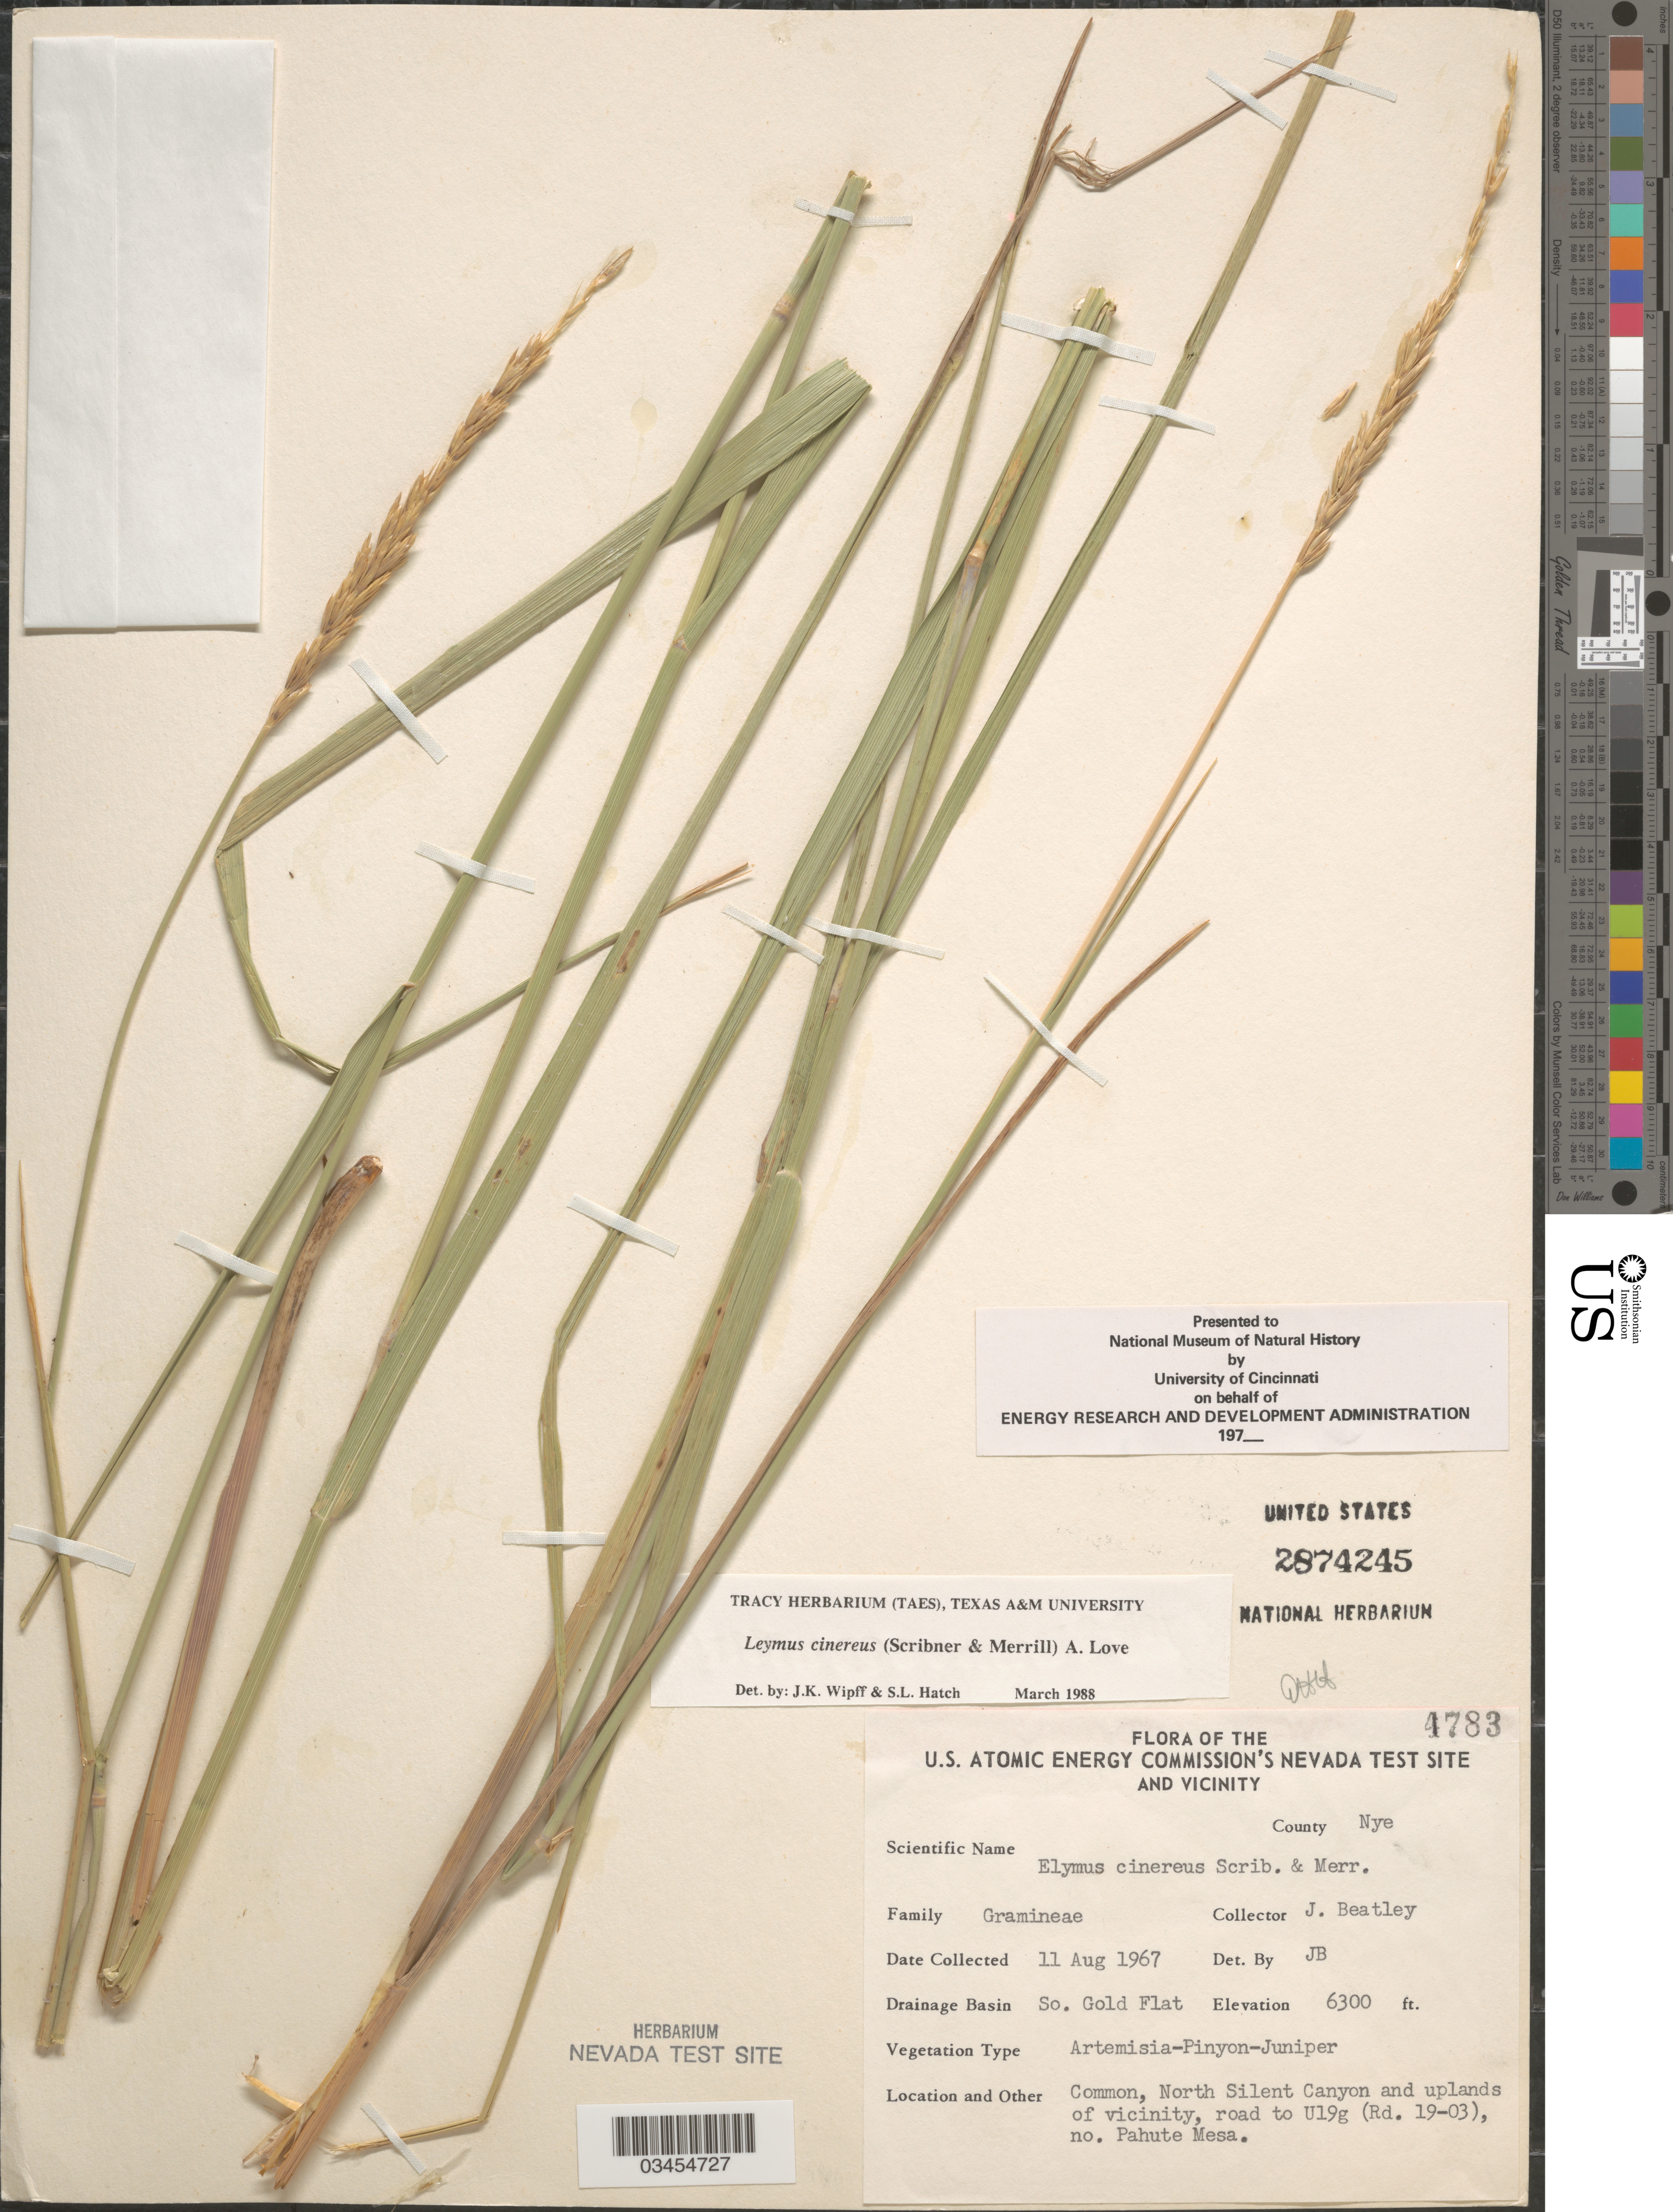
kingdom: Plantae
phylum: Tracheophyta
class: Liliopsida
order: Poales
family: Poaceae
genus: Leymus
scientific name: Leymus cinereus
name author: (Scribn. & Merr.) Á. Löve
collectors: J. C. Beatley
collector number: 4783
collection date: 1967-08-11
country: United States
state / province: Nevada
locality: U.S. Atomic Energy Commission's Nevada Test Site And Vicinity. County Nye. Drainaga Basin So. Gold Flat. North Silent Canyon and uplands of vicinity, road to U19g (Rd. 19-03), no. Pahute Mesa.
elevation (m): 1920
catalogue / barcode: US 2874245